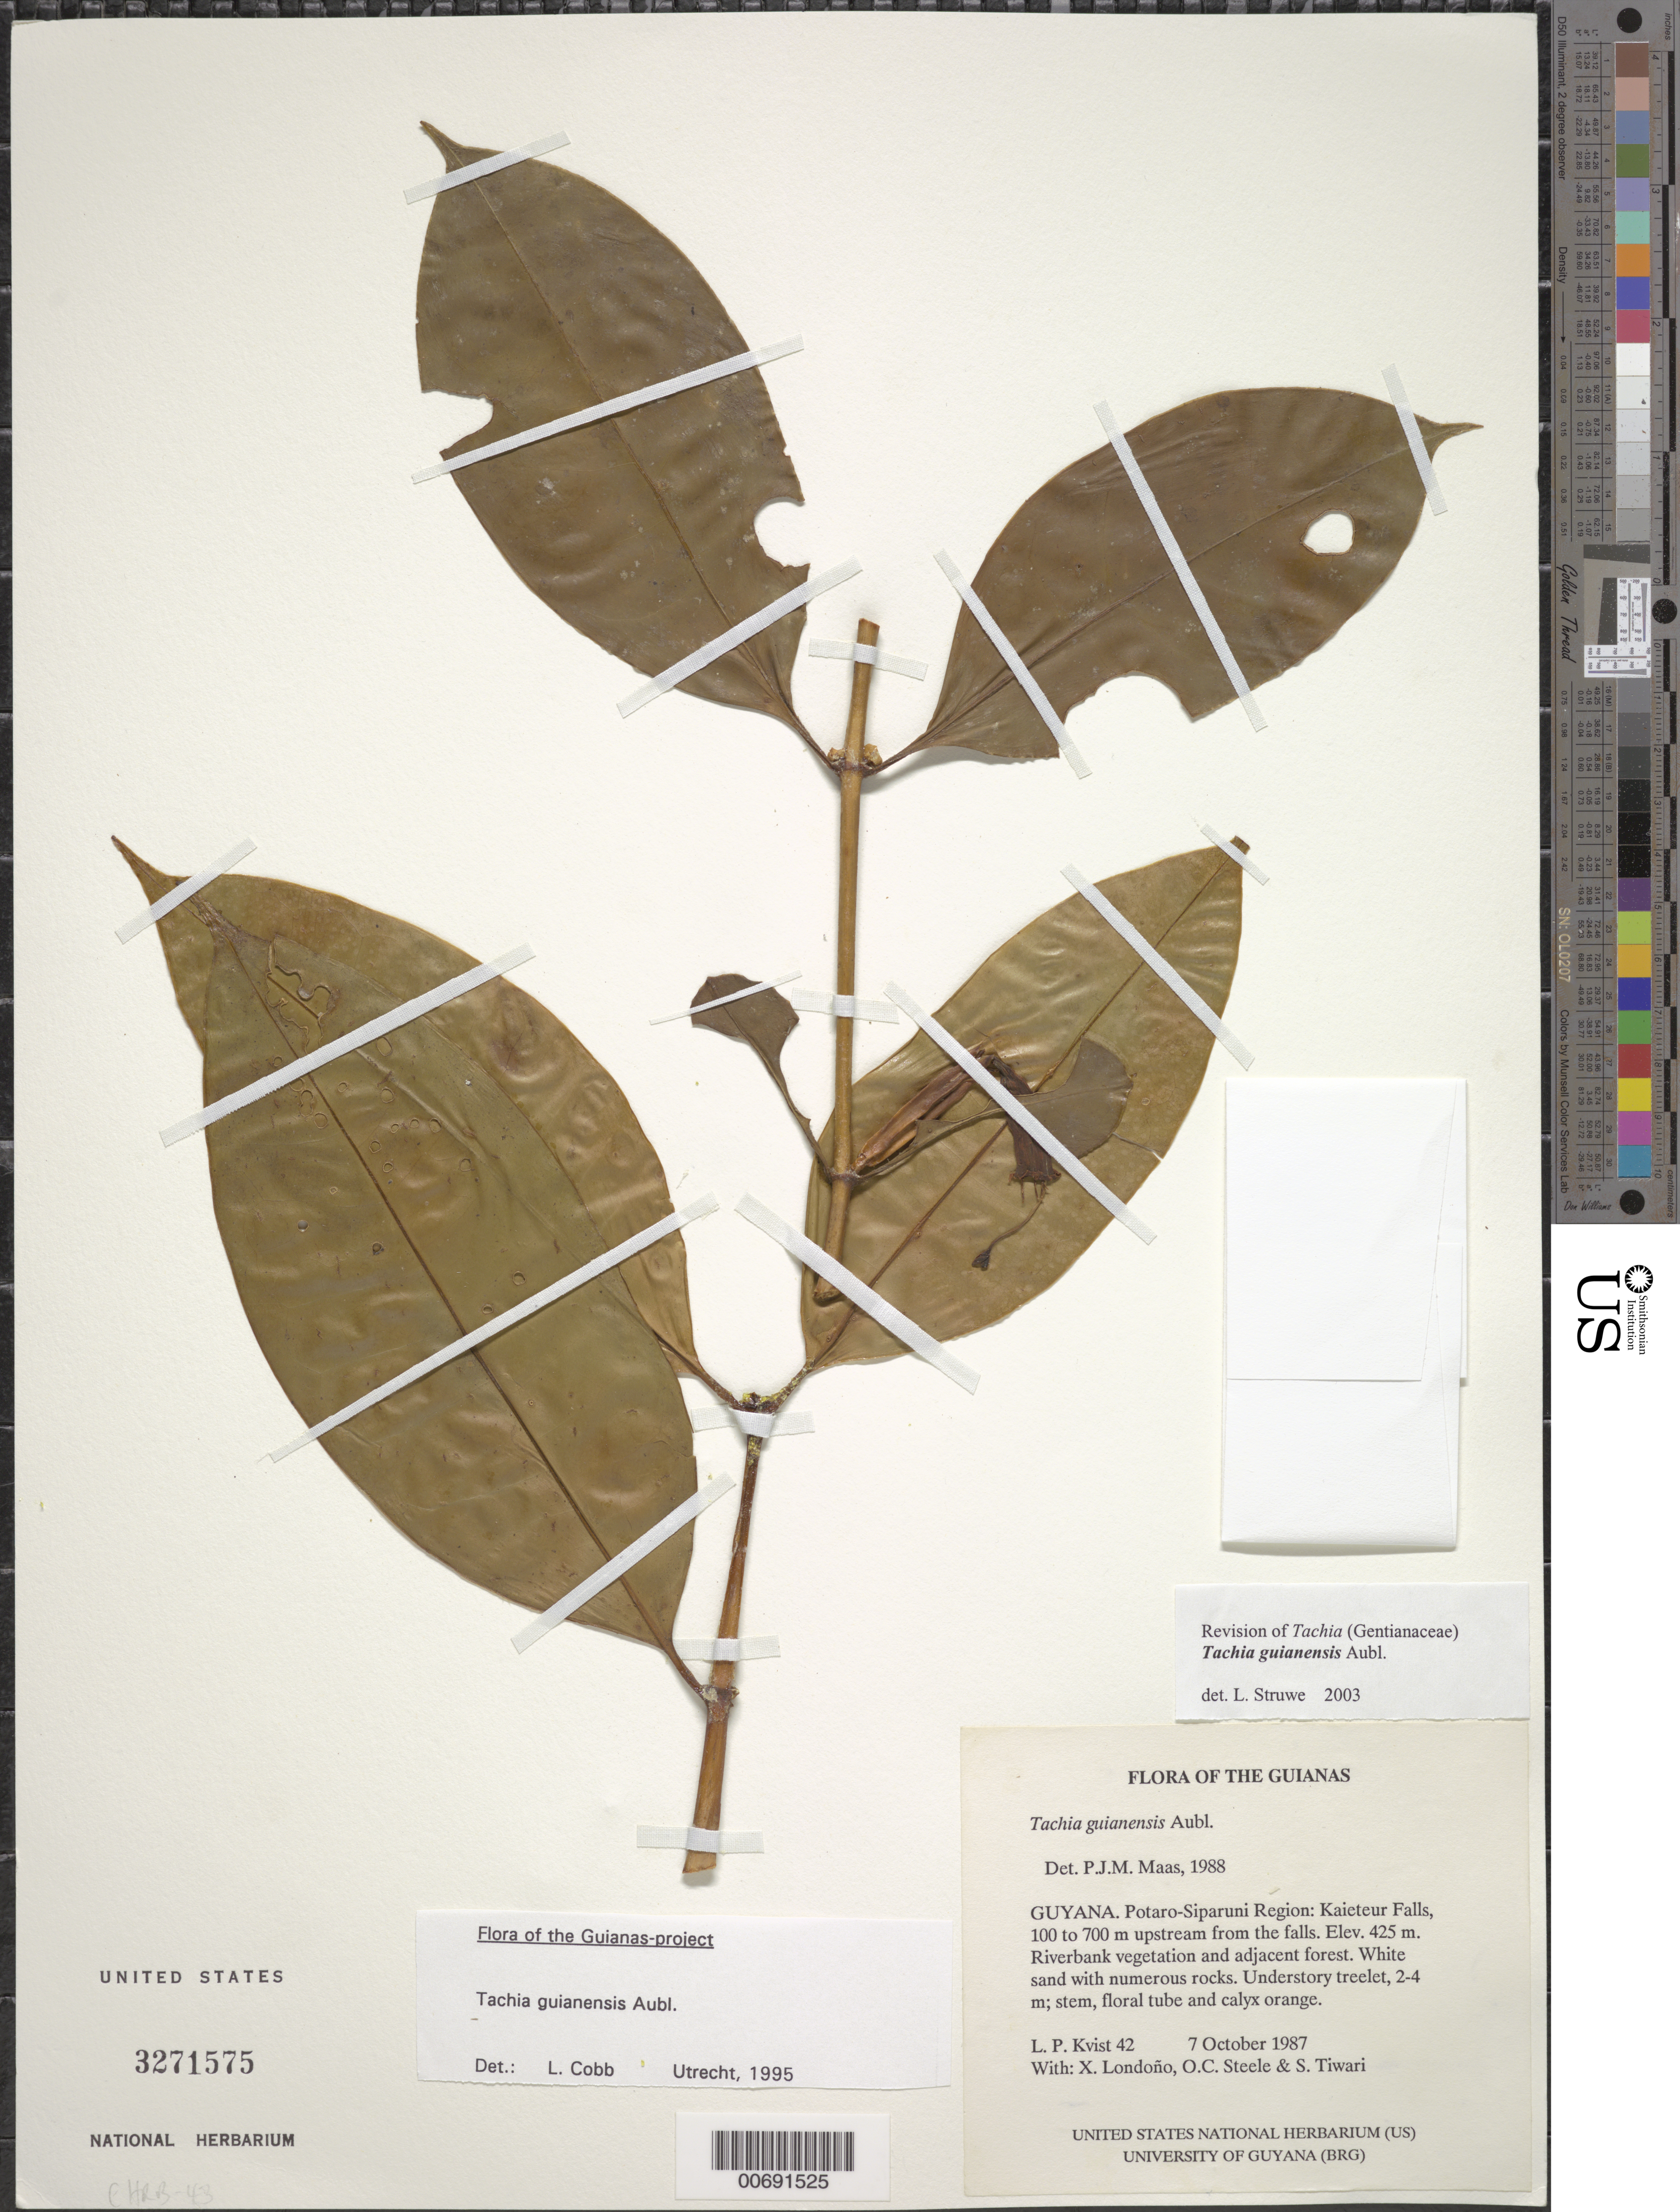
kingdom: Plantae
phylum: Tracheophyta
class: Magnoliopsida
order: Gentianales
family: Gentianaceae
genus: Tachia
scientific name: Tachia guianensis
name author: Aubl.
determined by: Cobb, L.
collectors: L. P. Kvist, X. Londoño, O. C. Steele & S. Tiwari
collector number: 42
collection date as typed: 7 October 1987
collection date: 1987-10-07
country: Guyana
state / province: Potaro-Siparuni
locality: Kaieteur Falls, 100 to 700 m upstream from the falls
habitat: Riverbank vegetation and adjacent forest. White sand with numerous rocks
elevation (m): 425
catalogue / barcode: US 3271575